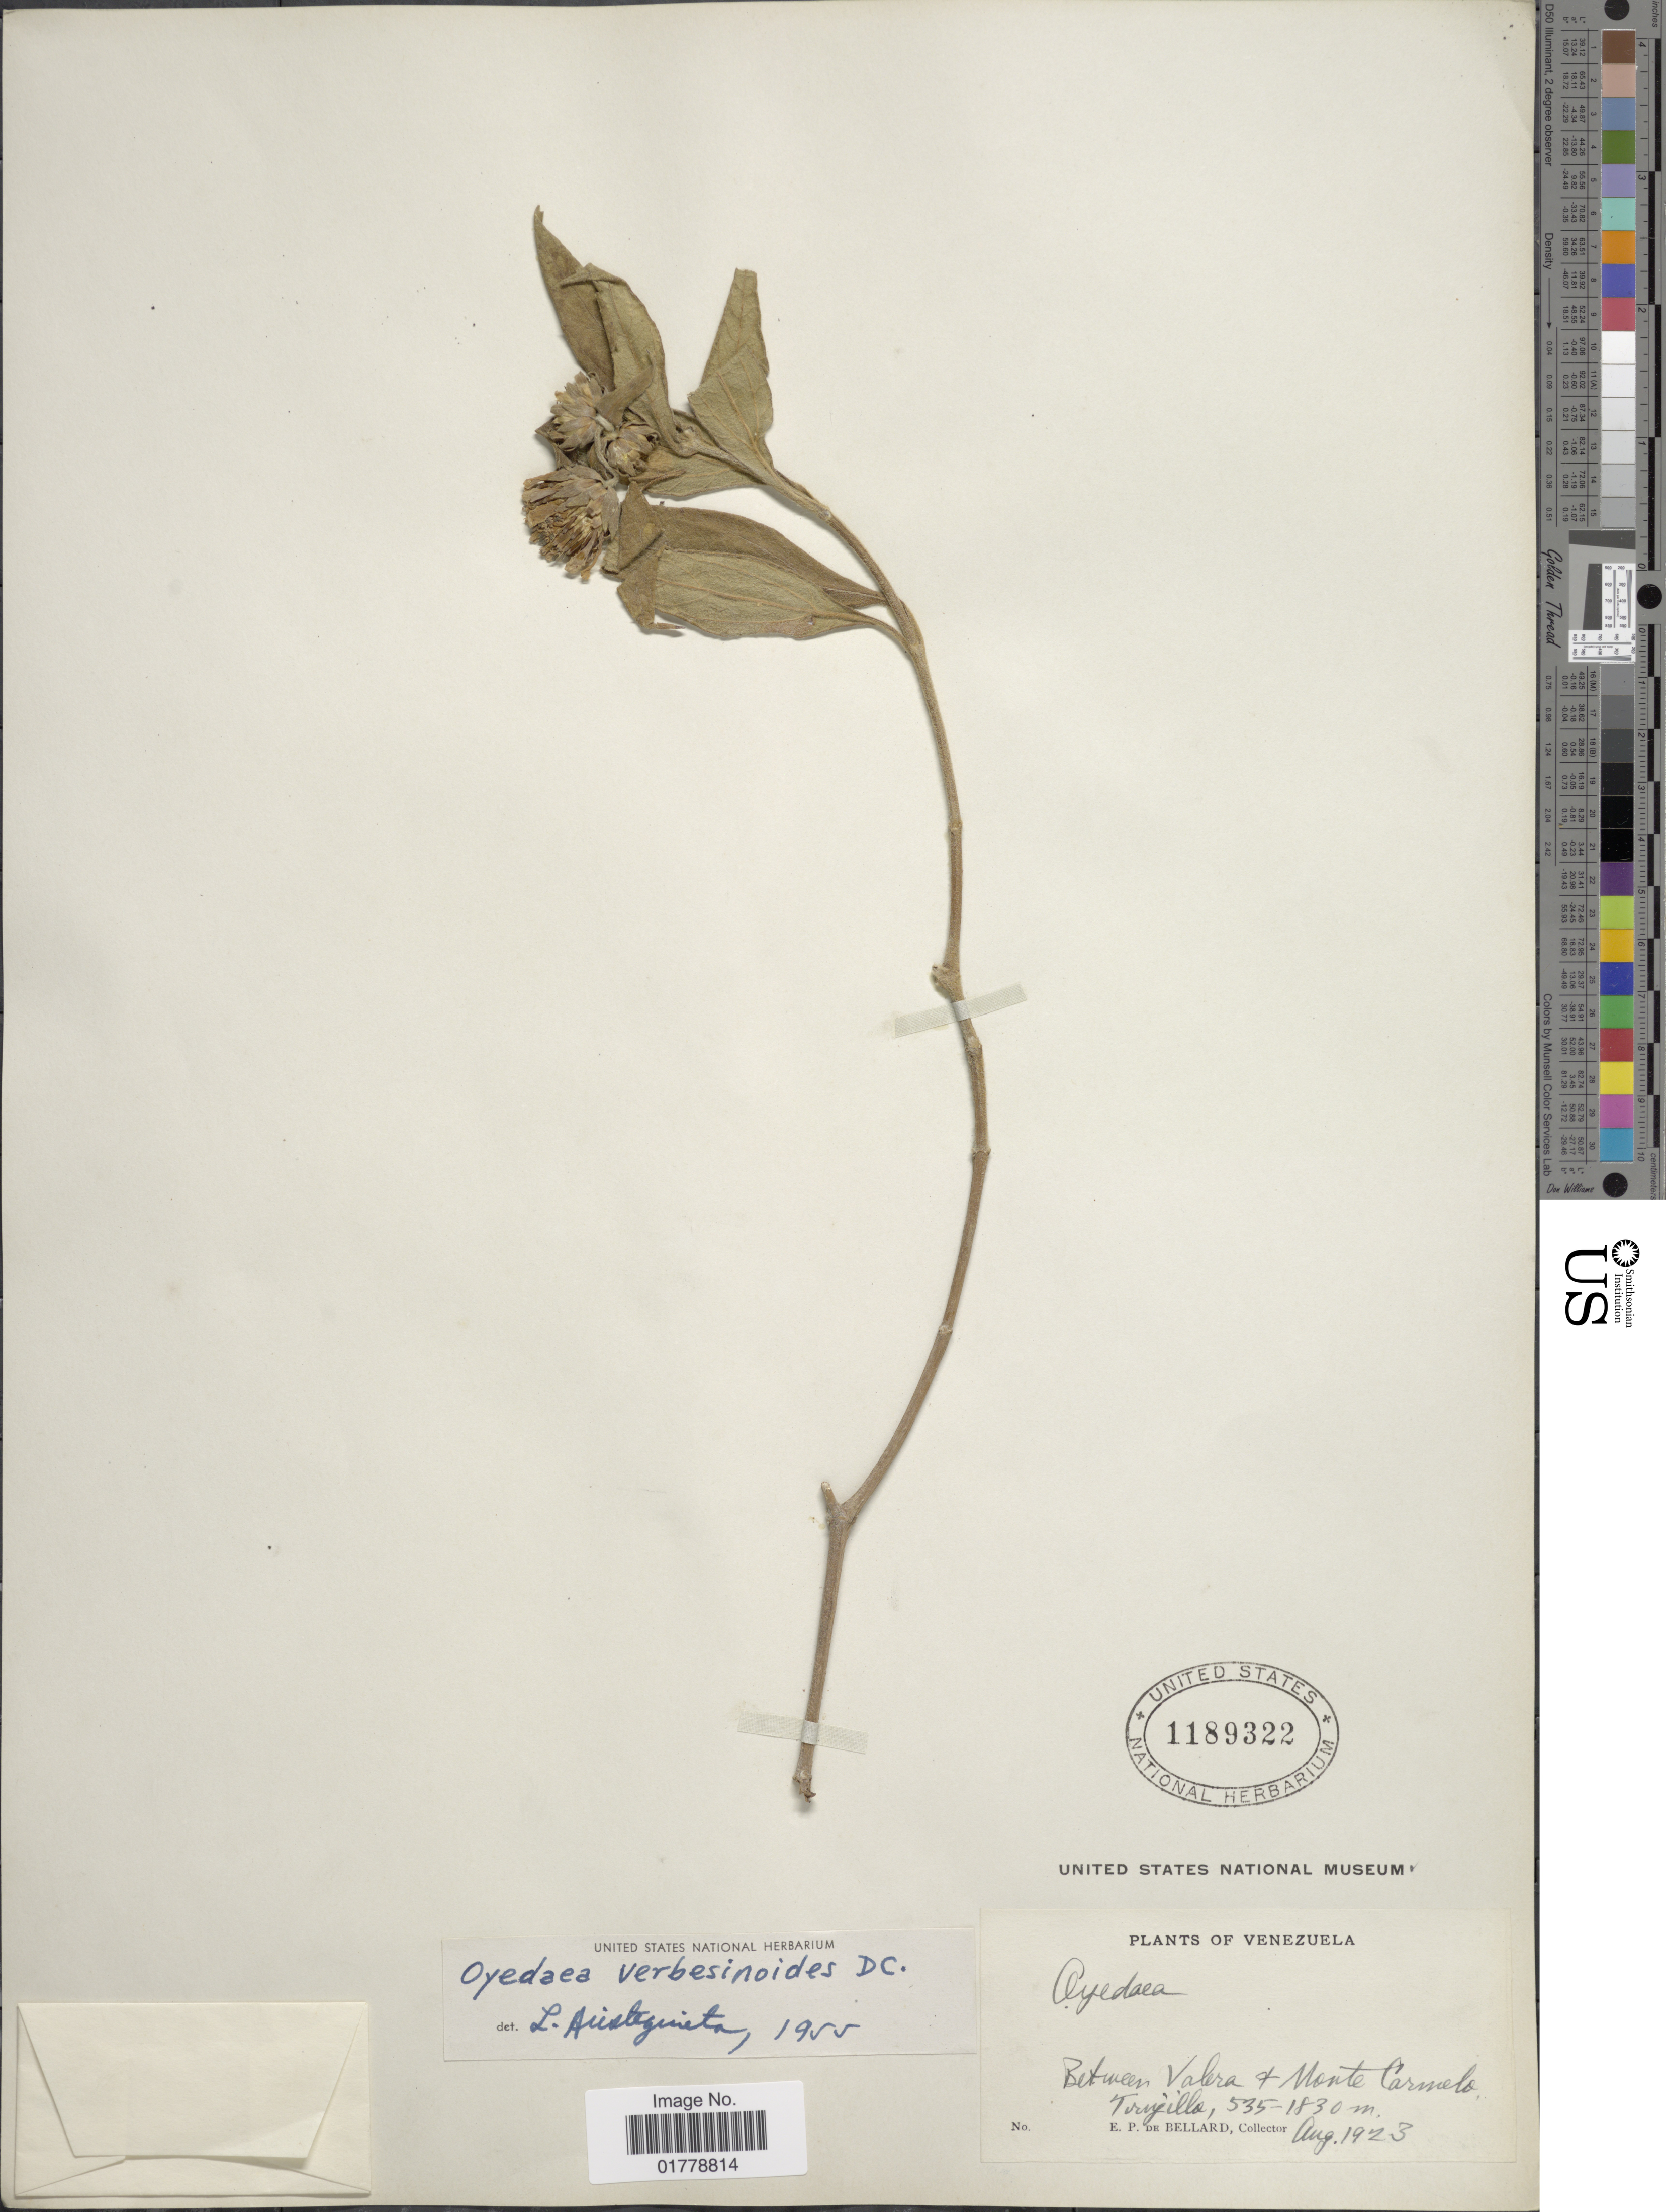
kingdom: Plantae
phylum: Tracheophyta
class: Magnoliopsida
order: Asterales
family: Asteraceae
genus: Oyedaea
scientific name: Oyedaea verbesinoides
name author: DC.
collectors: E. de Bellard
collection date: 1923-08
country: Venezuela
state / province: Trujillo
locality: Between Valera & Monte Carmelo, Trujillo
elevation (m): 535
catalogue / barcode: US 1189322